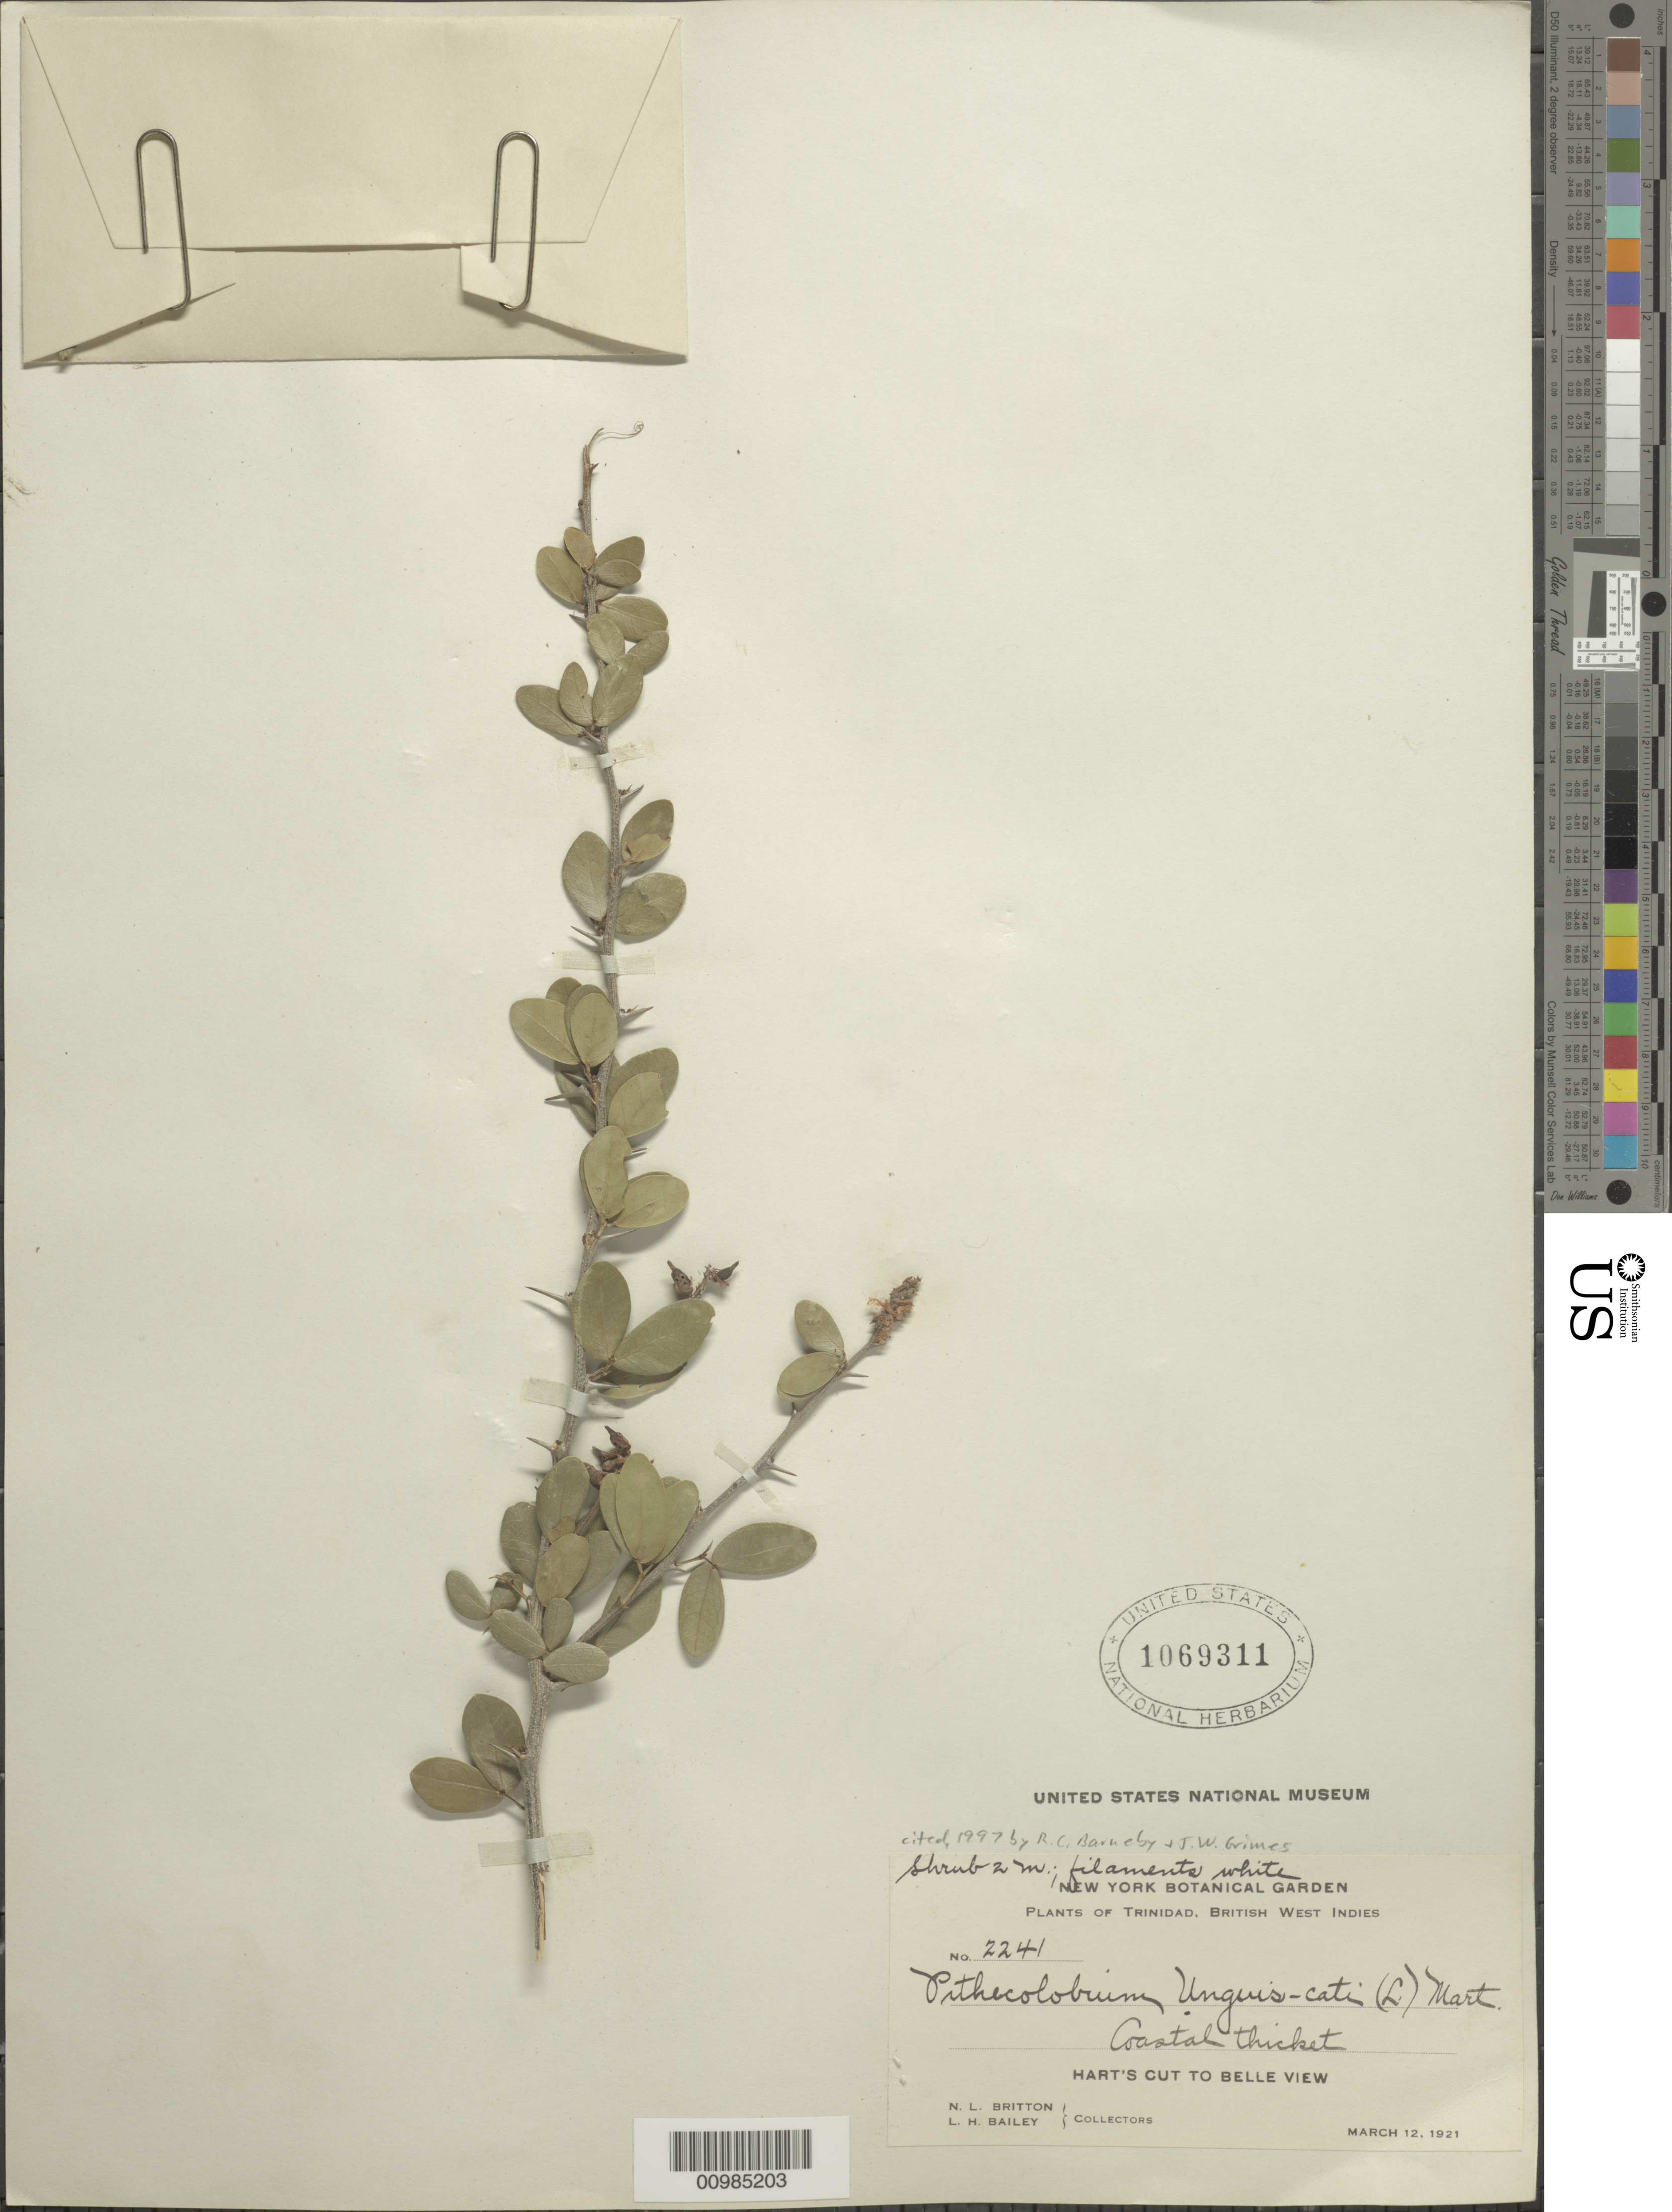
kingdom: Plantae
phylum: Tracheophyta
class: Magnoliopsida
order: Fabales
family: Fabaceae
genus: Pithecellobium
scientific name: Pithecellobium unguis-cati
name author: (L.) Benth.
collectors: N. Britton & L. H. Bailey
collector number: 2241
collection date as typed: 12 Mar 1921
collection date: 1921-03-12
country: Trinidad and Tobago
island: Trinidad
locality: Hart's Cut to Belle View. Coastal thicket.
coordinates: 0 N, 0 E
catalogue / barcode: US 1069311